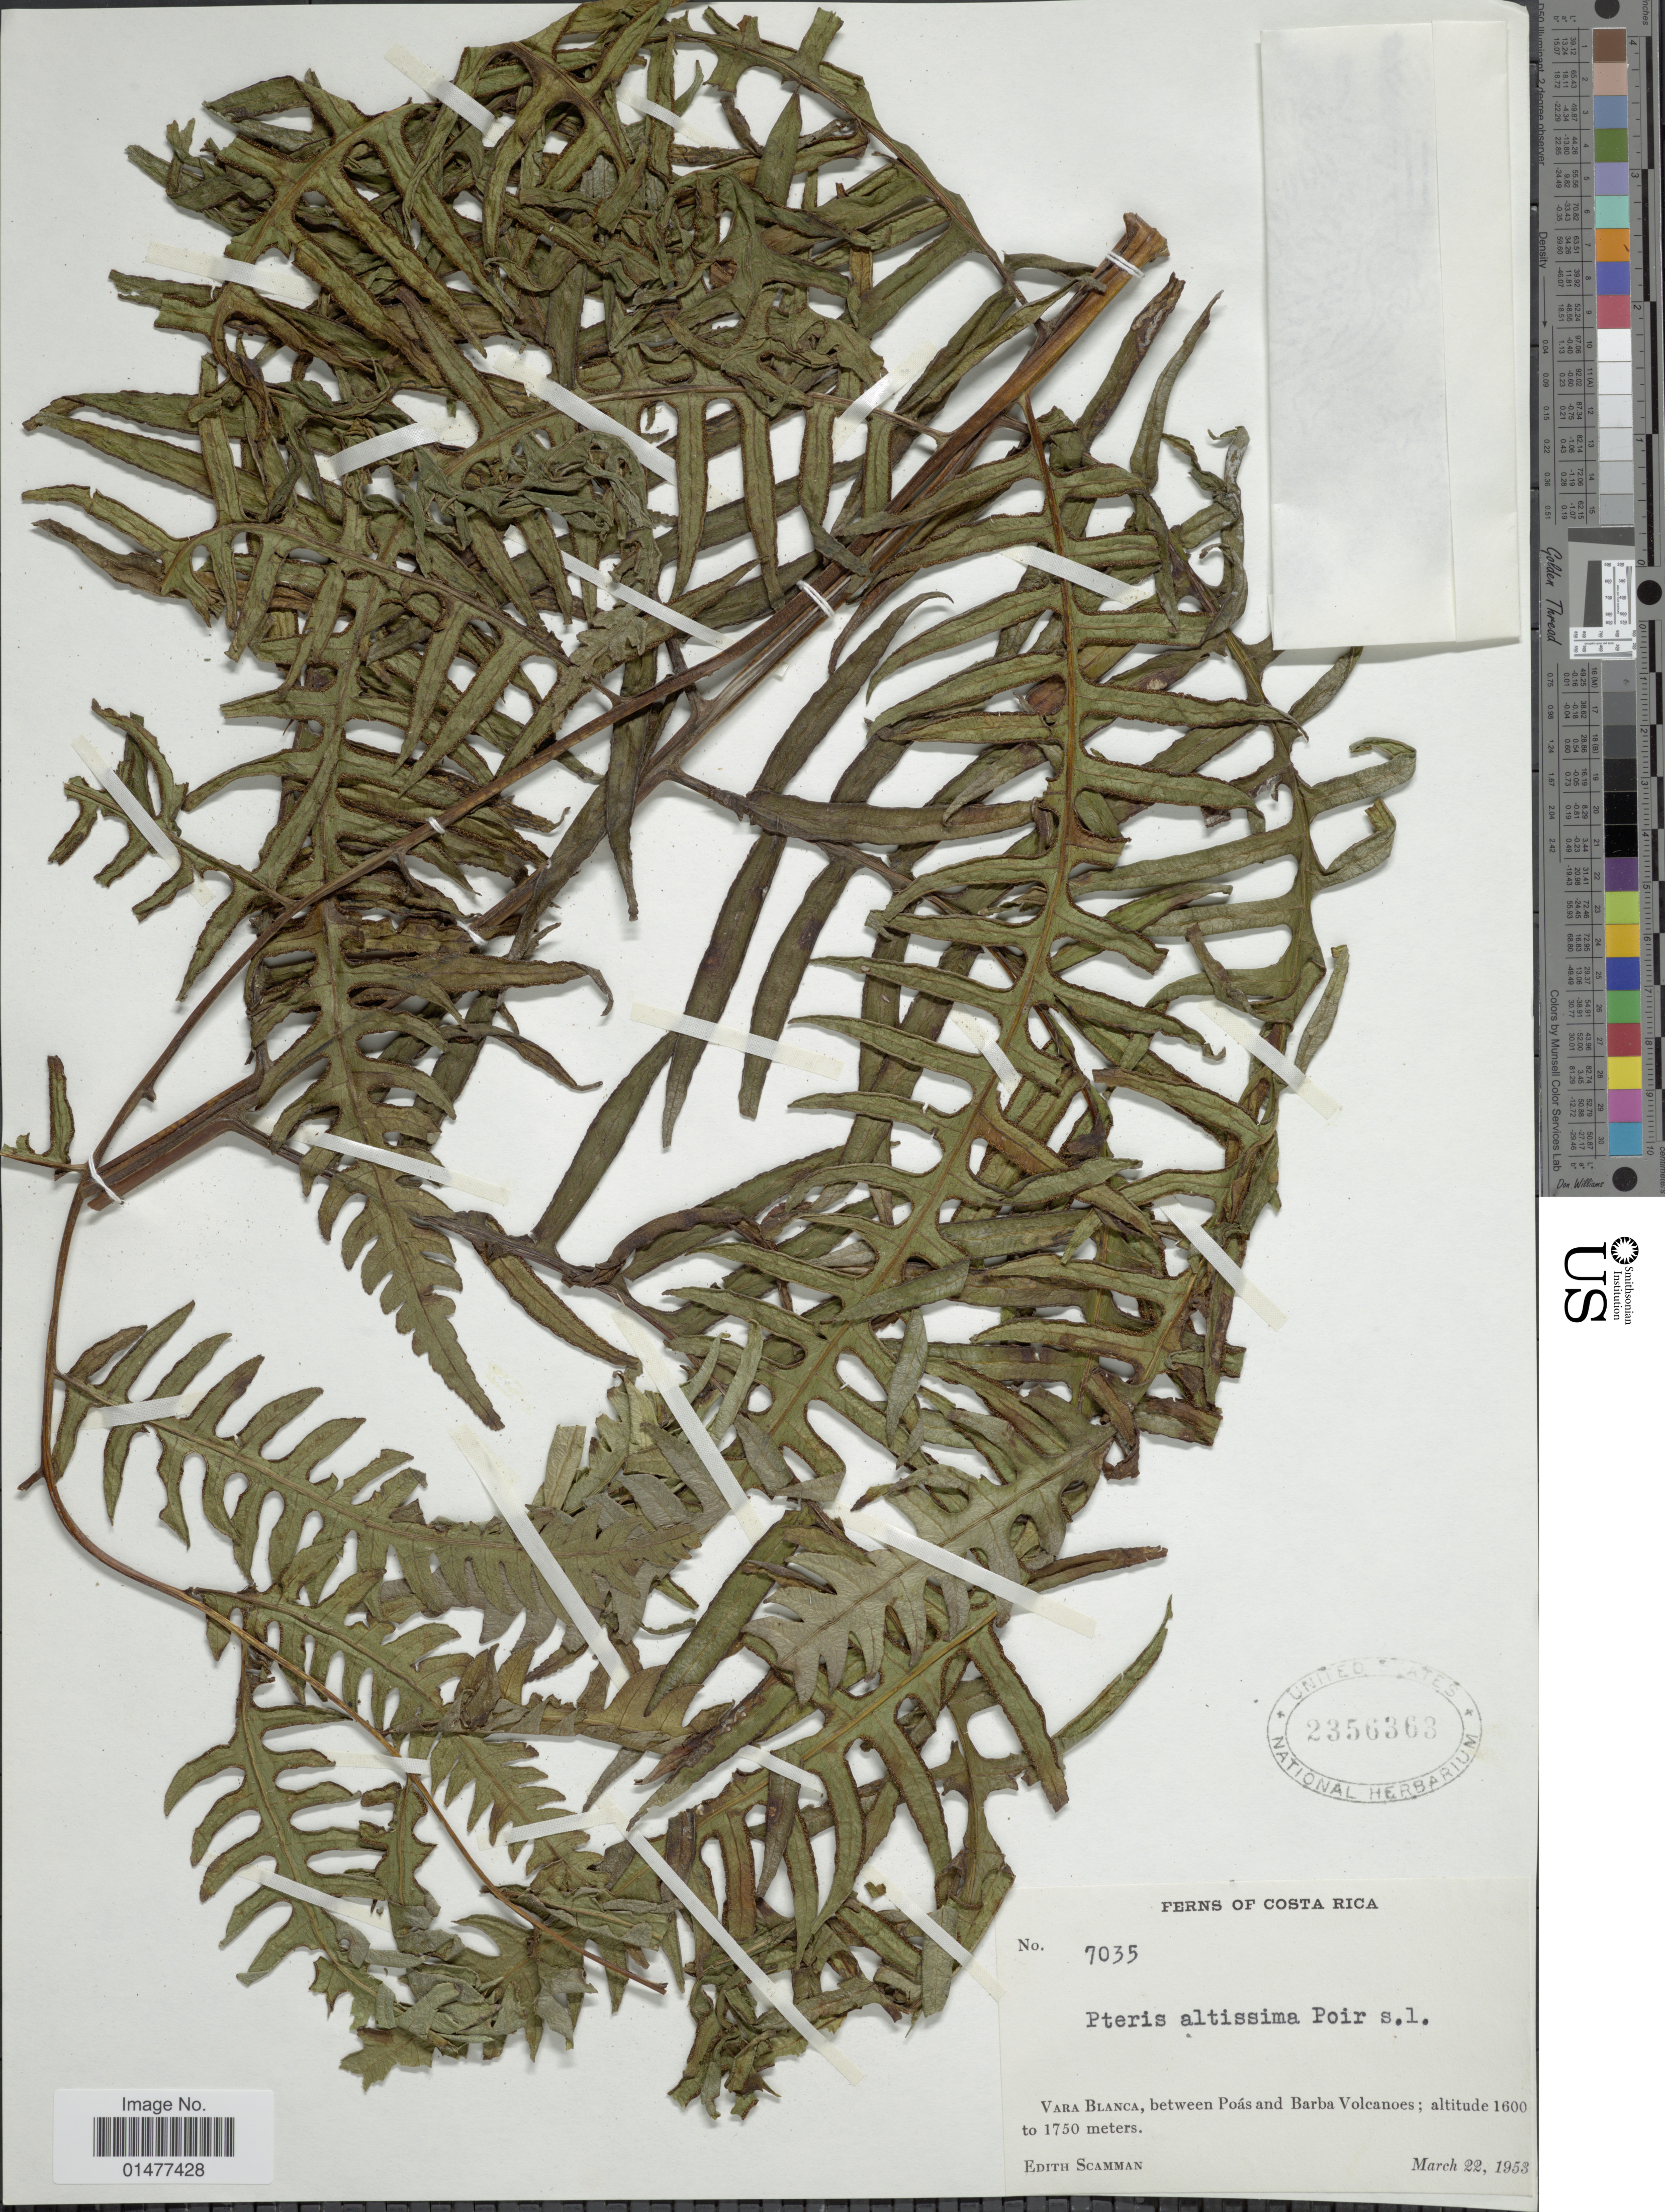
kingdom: Plantae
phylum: Tracheophyta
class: Polypodiopsida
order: Polypodiales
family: Pteridaceae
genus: Pteris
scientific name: Pteris altissima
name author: Poir.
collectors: E. Scamman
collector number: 7035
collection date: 1953-03-22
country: Costa Rica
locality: Vara Blanca, between Poas and Barba Volcanoes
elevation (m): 1600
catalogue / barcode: US 2356363